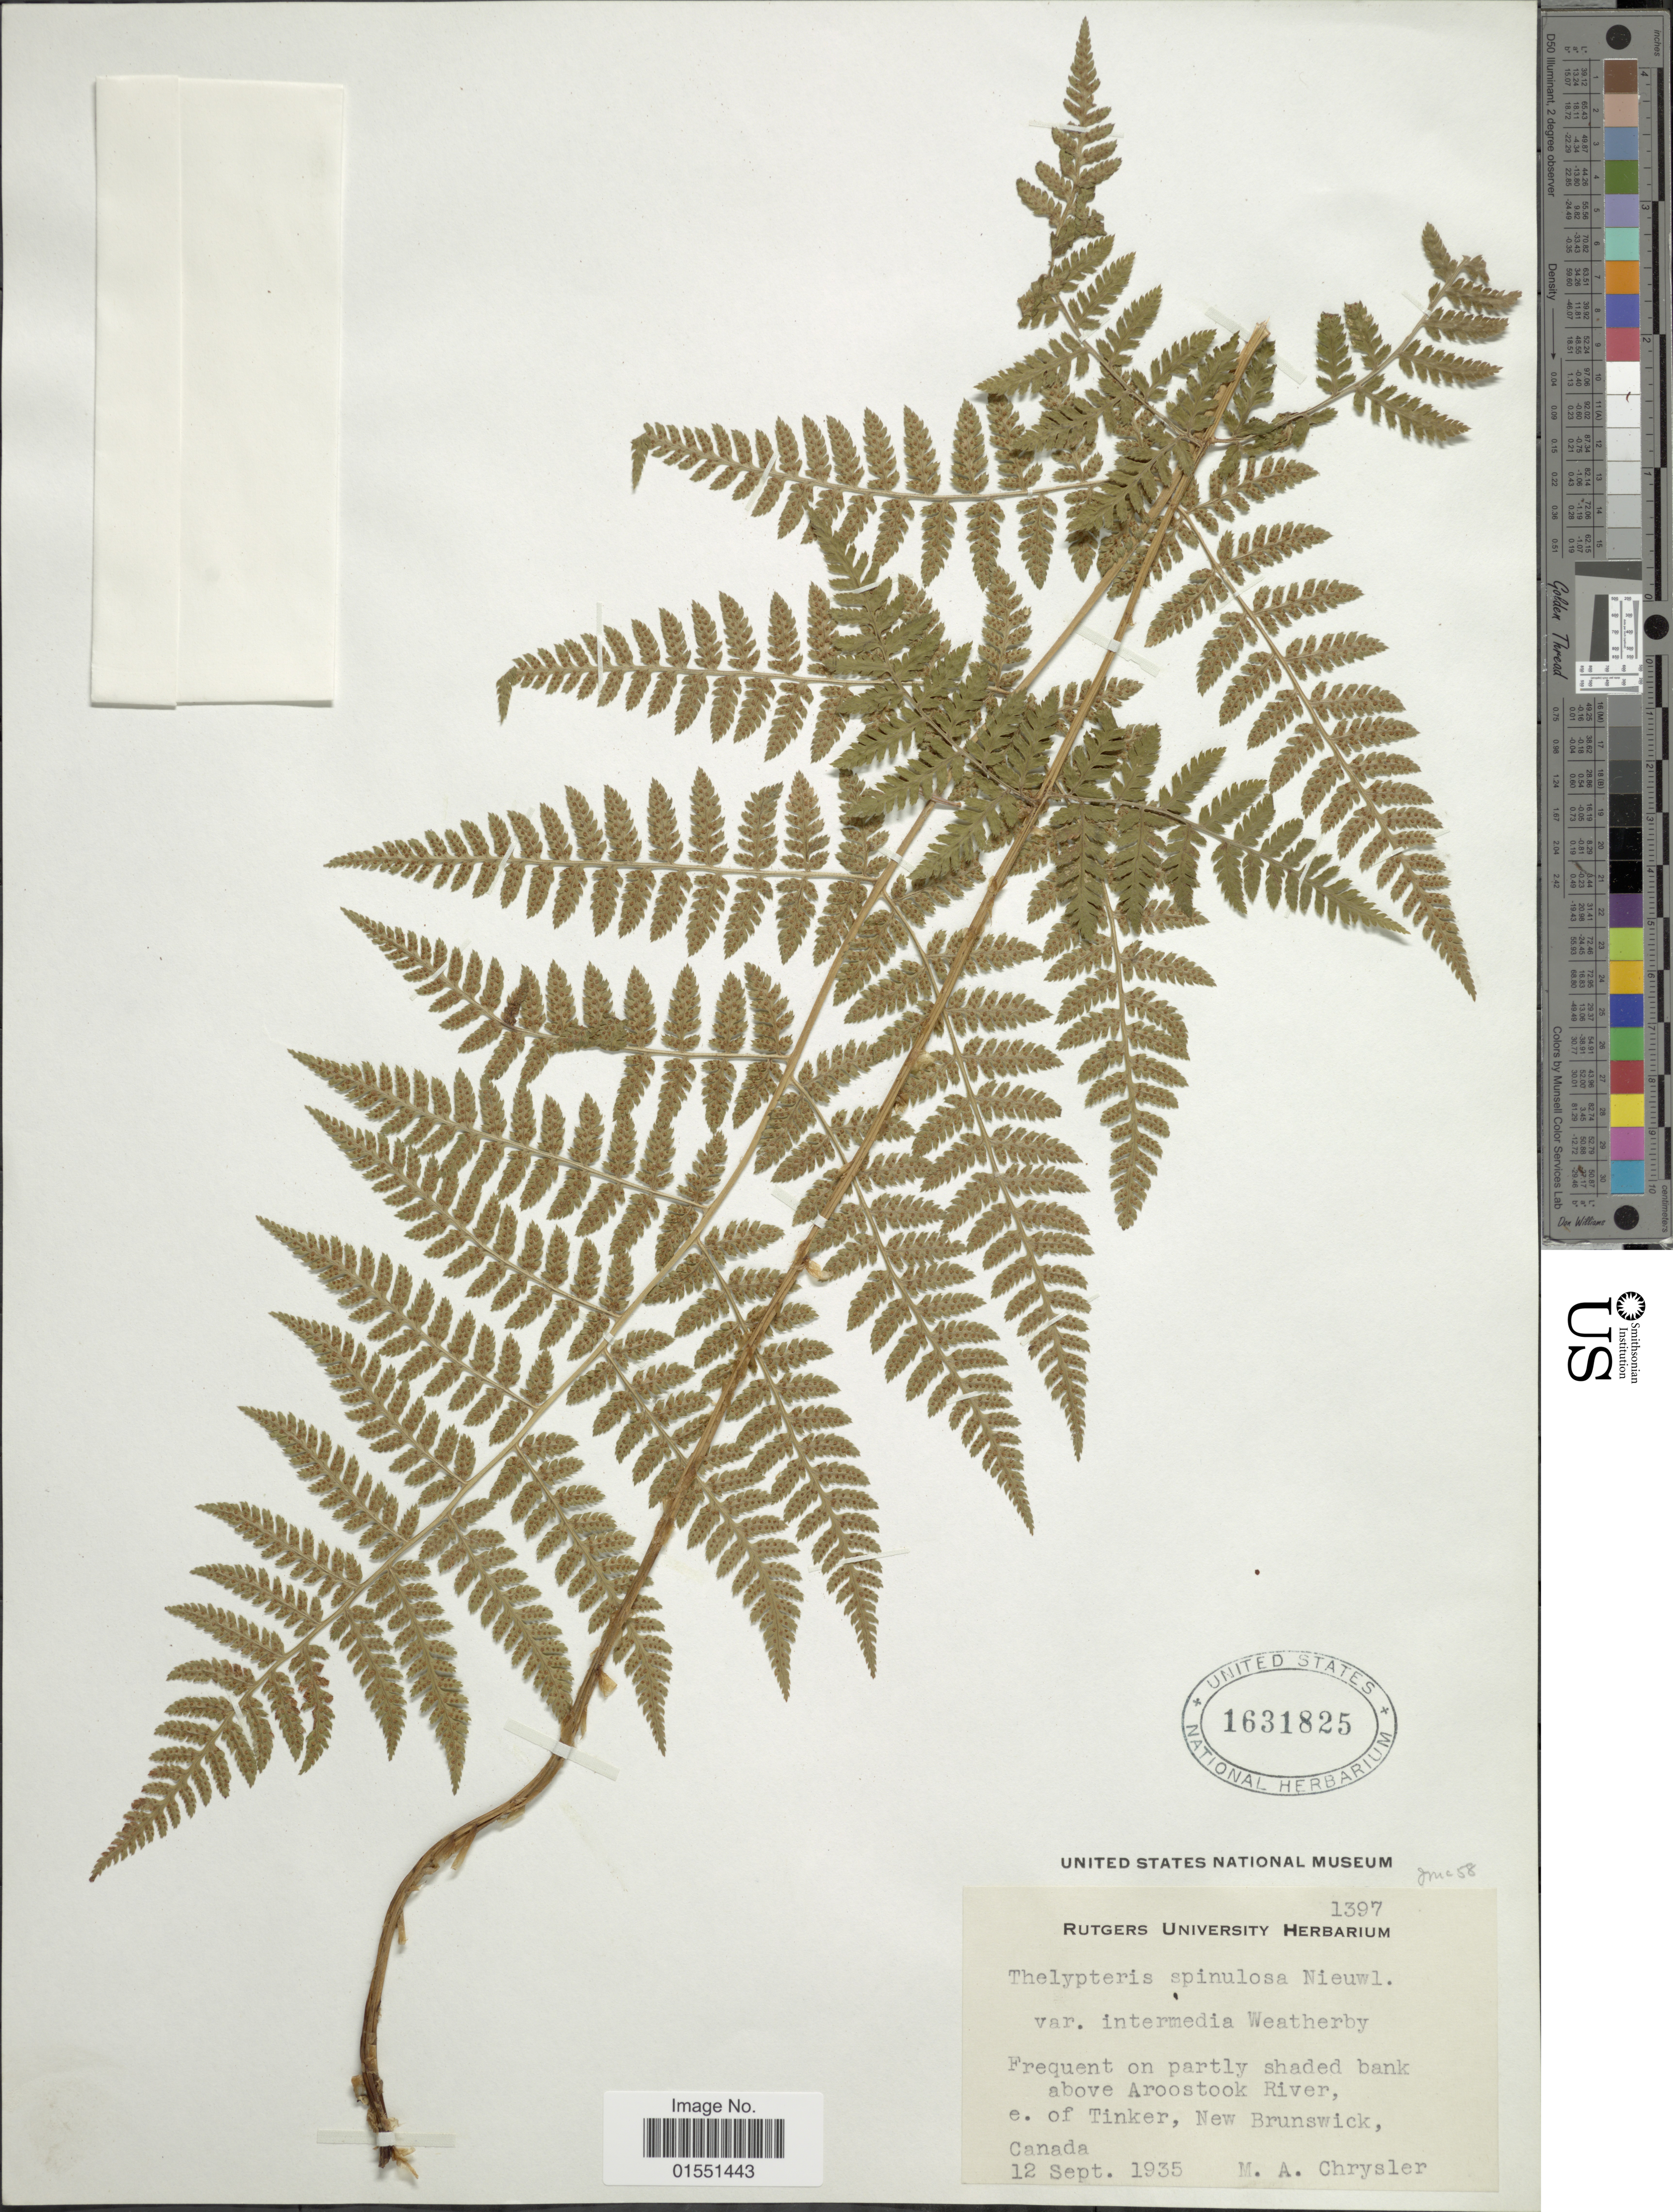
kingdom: Plantae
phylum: Tracheophyta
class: Polypodiopsida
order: Polypodiales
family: Dryopteridaceae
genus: Dryopteris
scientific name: Dryopteris intermedia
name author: (Muhl.) A. Gray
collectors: M. A. Chrysler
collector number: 1397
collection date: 1935-09-12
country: Canada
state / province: New Brunswick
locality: Above Aroostook River, e. of Tinker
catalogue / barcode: US 1631825